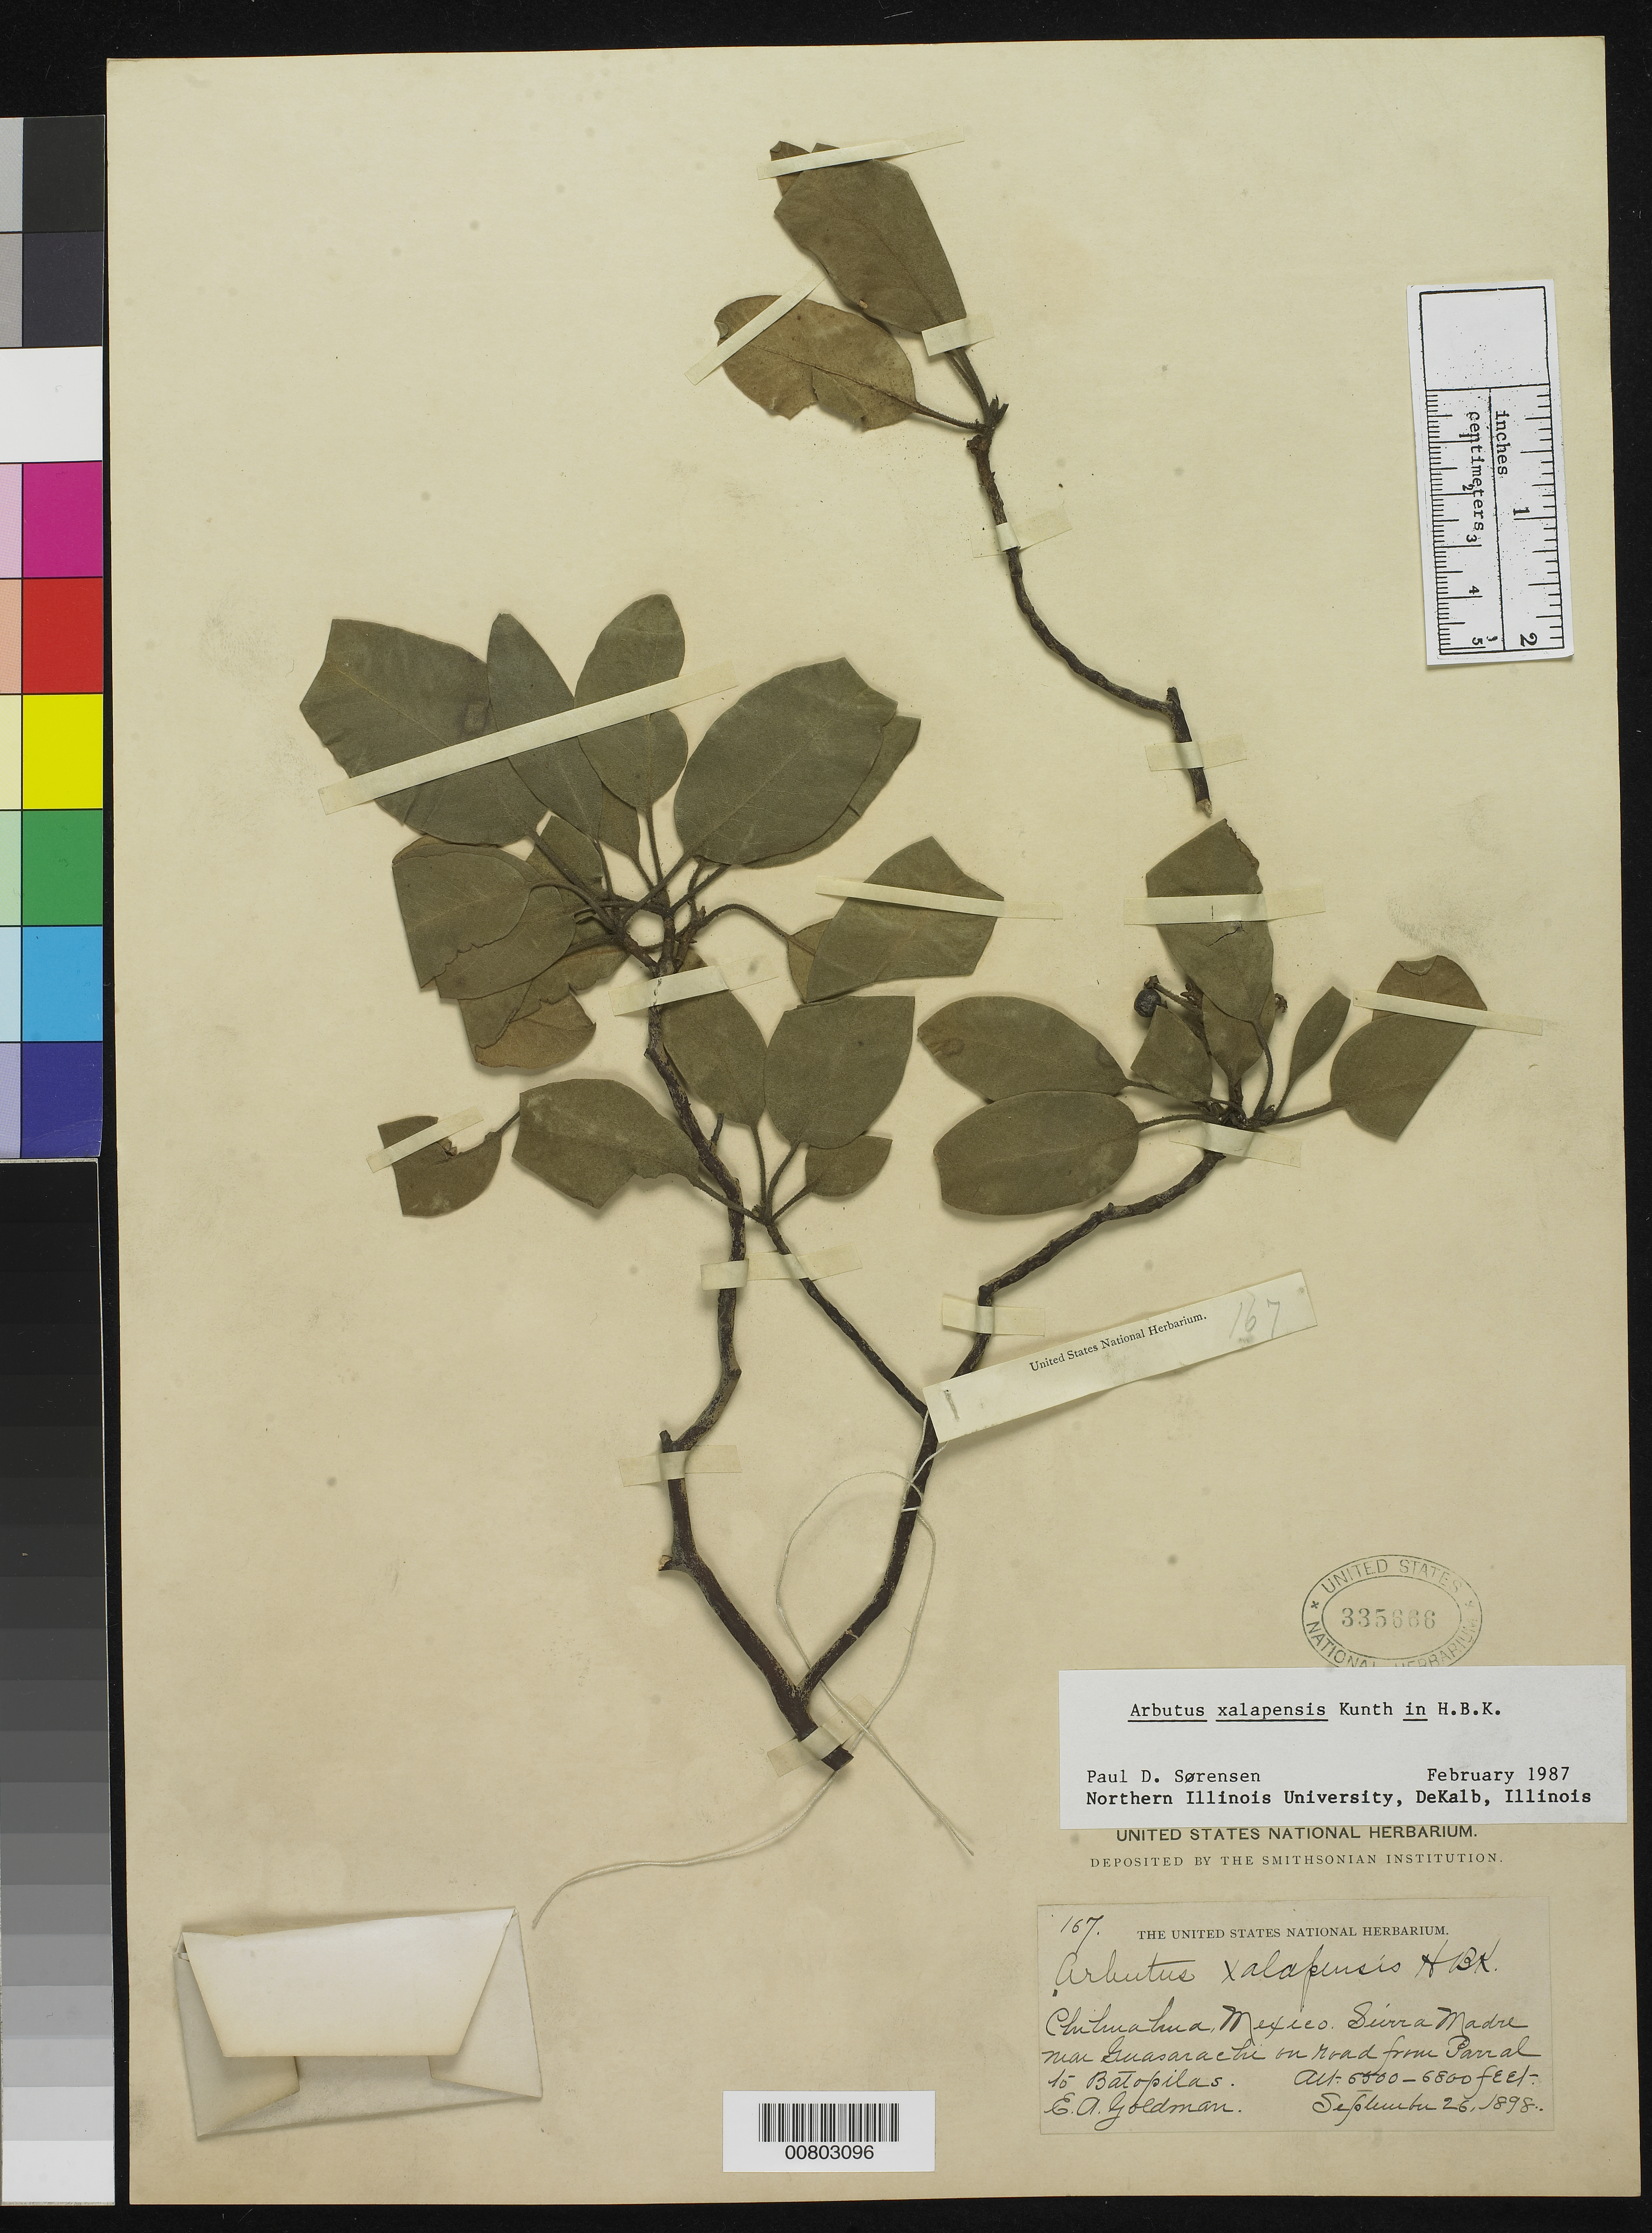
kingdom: Plantae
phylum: Tracheophyta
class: Magnoliopsida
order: Ericales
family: Ericaceae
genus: Arbutus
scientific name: Arbutus xalapensis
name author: Kunth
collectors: E. A. Goldman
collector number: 167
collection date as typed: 26 Sep 1898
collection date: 1898-09-26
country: Mexico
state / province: Chihuahua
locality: Sierra Madre near Guasarachi on road from Parral to Batopilas.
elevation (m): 1981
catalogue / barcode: US 335666